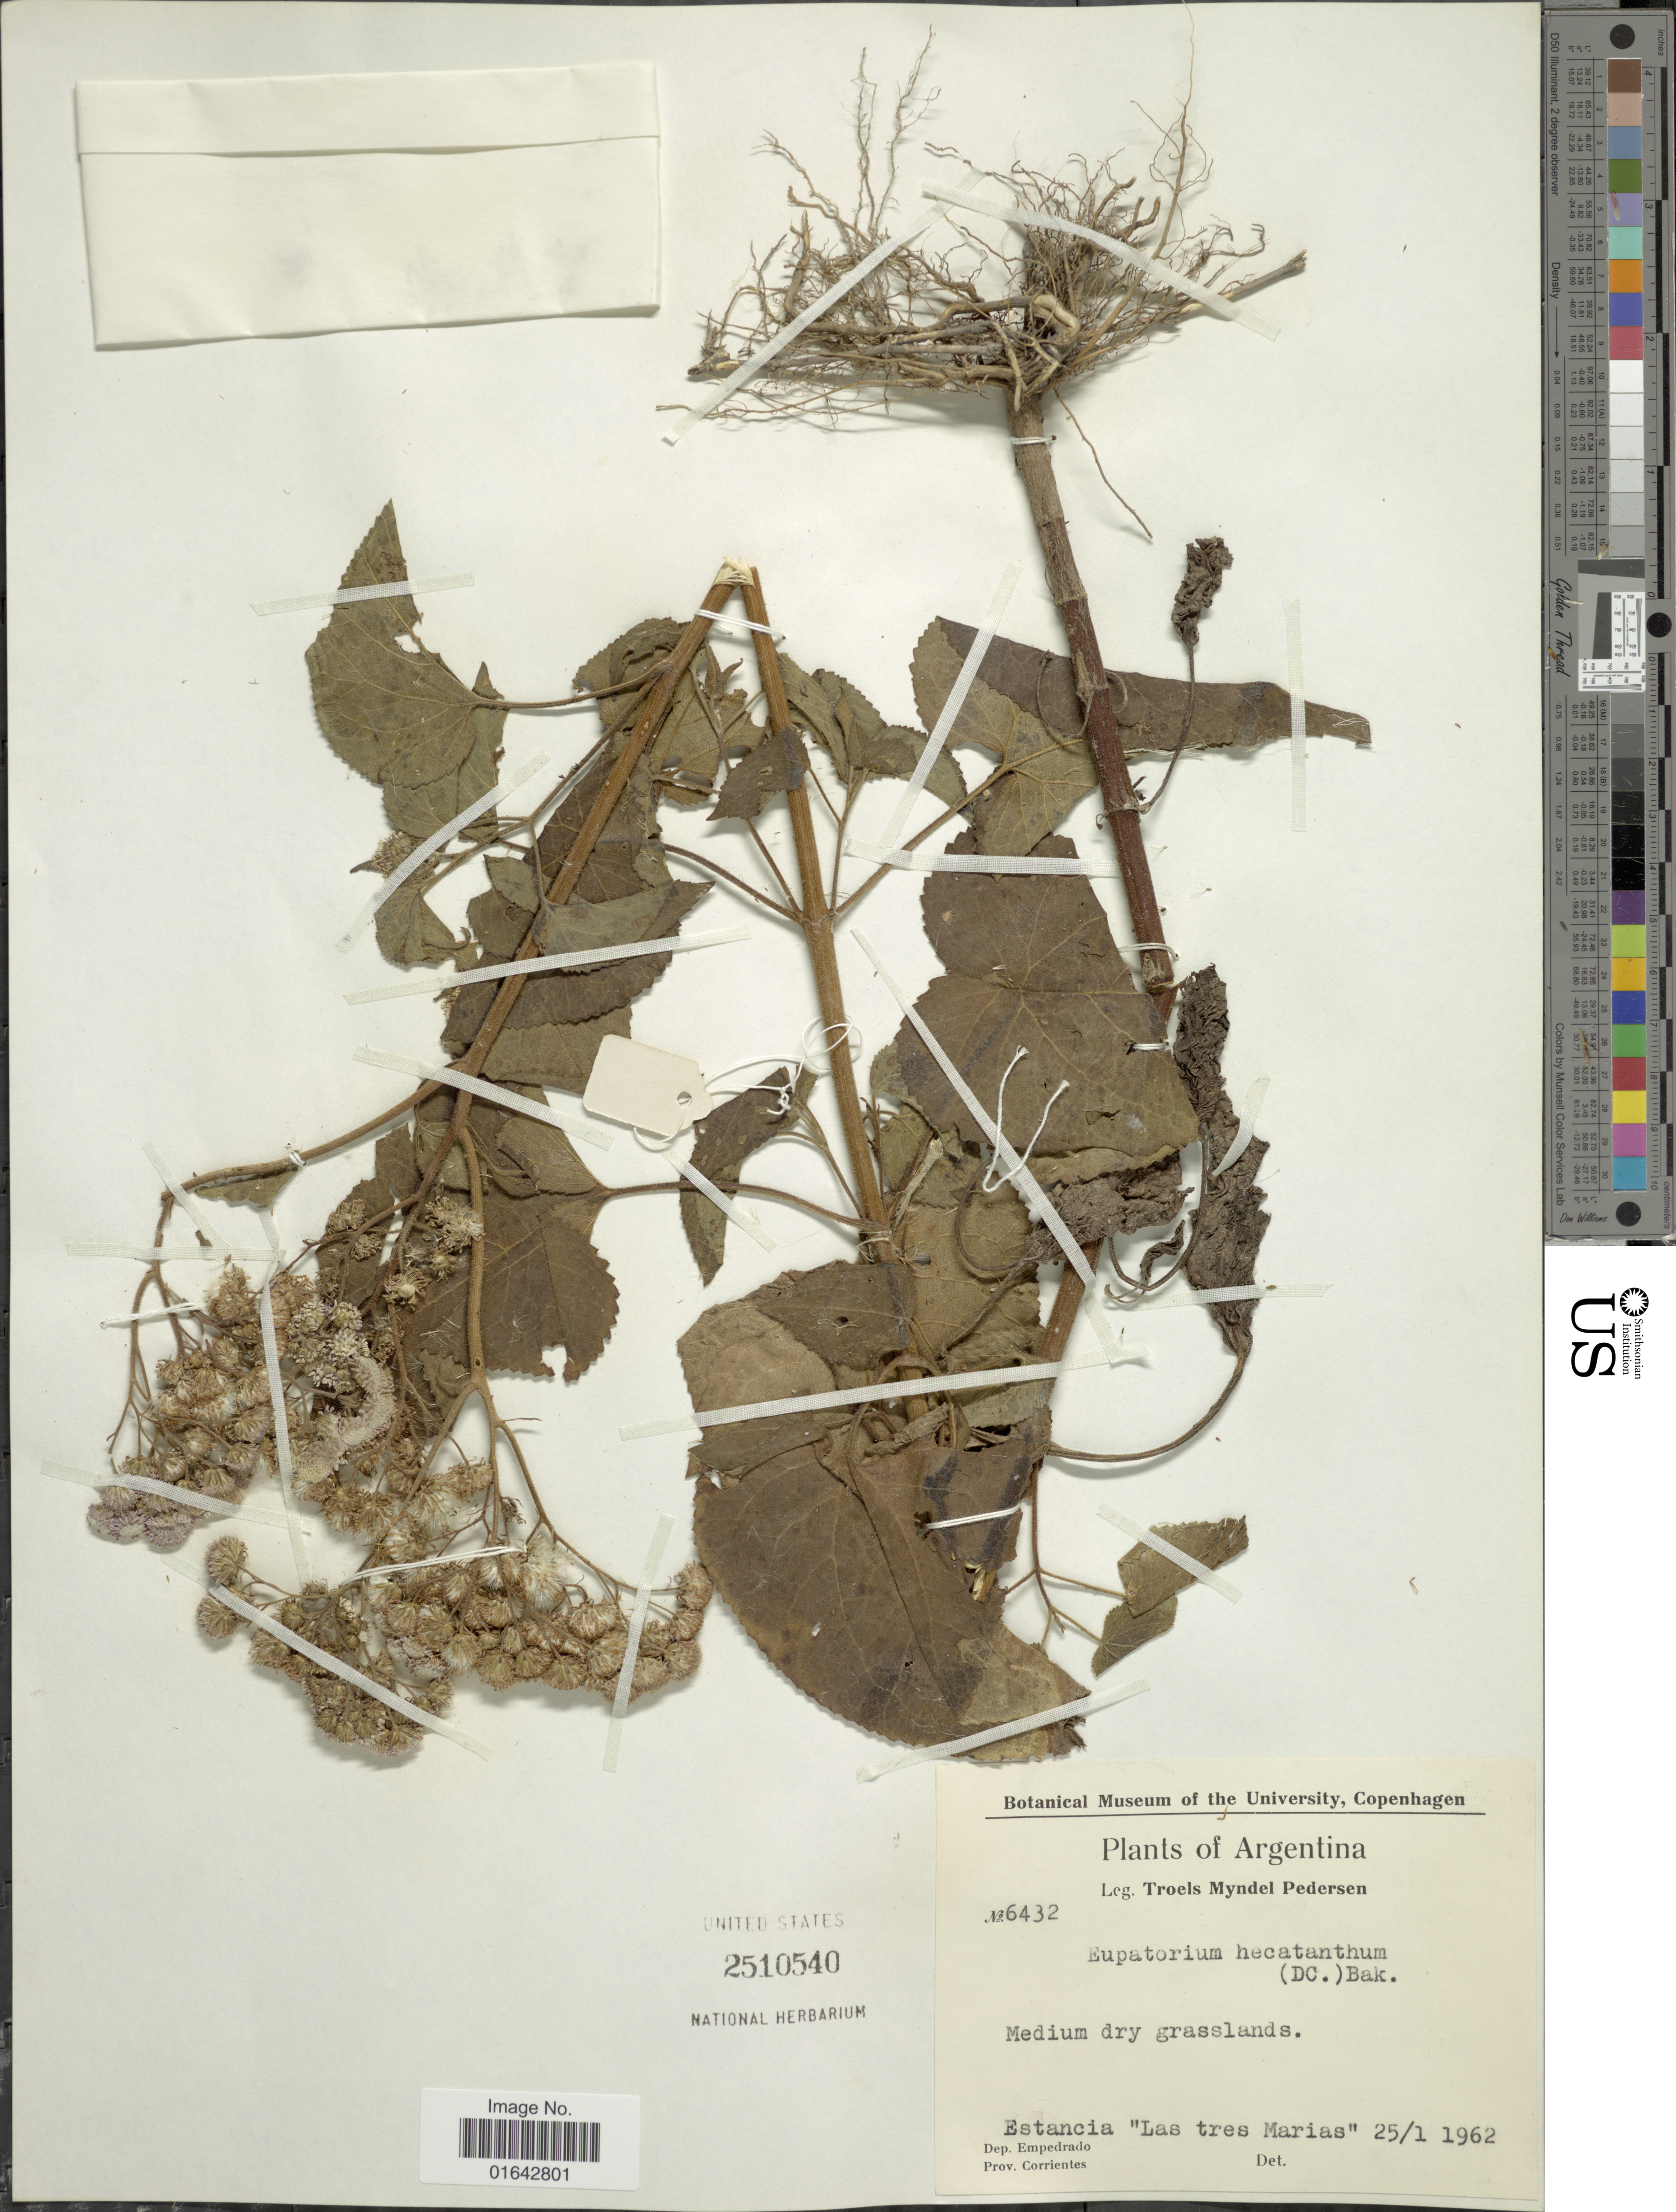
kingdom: Plantae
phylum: Tracheophyta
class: Magnoliopsida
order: Asterales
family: Asteraceae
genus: Urolepis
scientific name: Urolepis hecatantha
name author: (DC.) R.M. King & H. Rob.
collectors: T. Pederson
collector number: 6432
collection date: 1962-01-25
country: Argentina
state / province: Corrientes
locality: Estancua "Las Tres Marias", Dep. Empedrado, Prov. Corrientes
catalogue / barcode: US 2510540